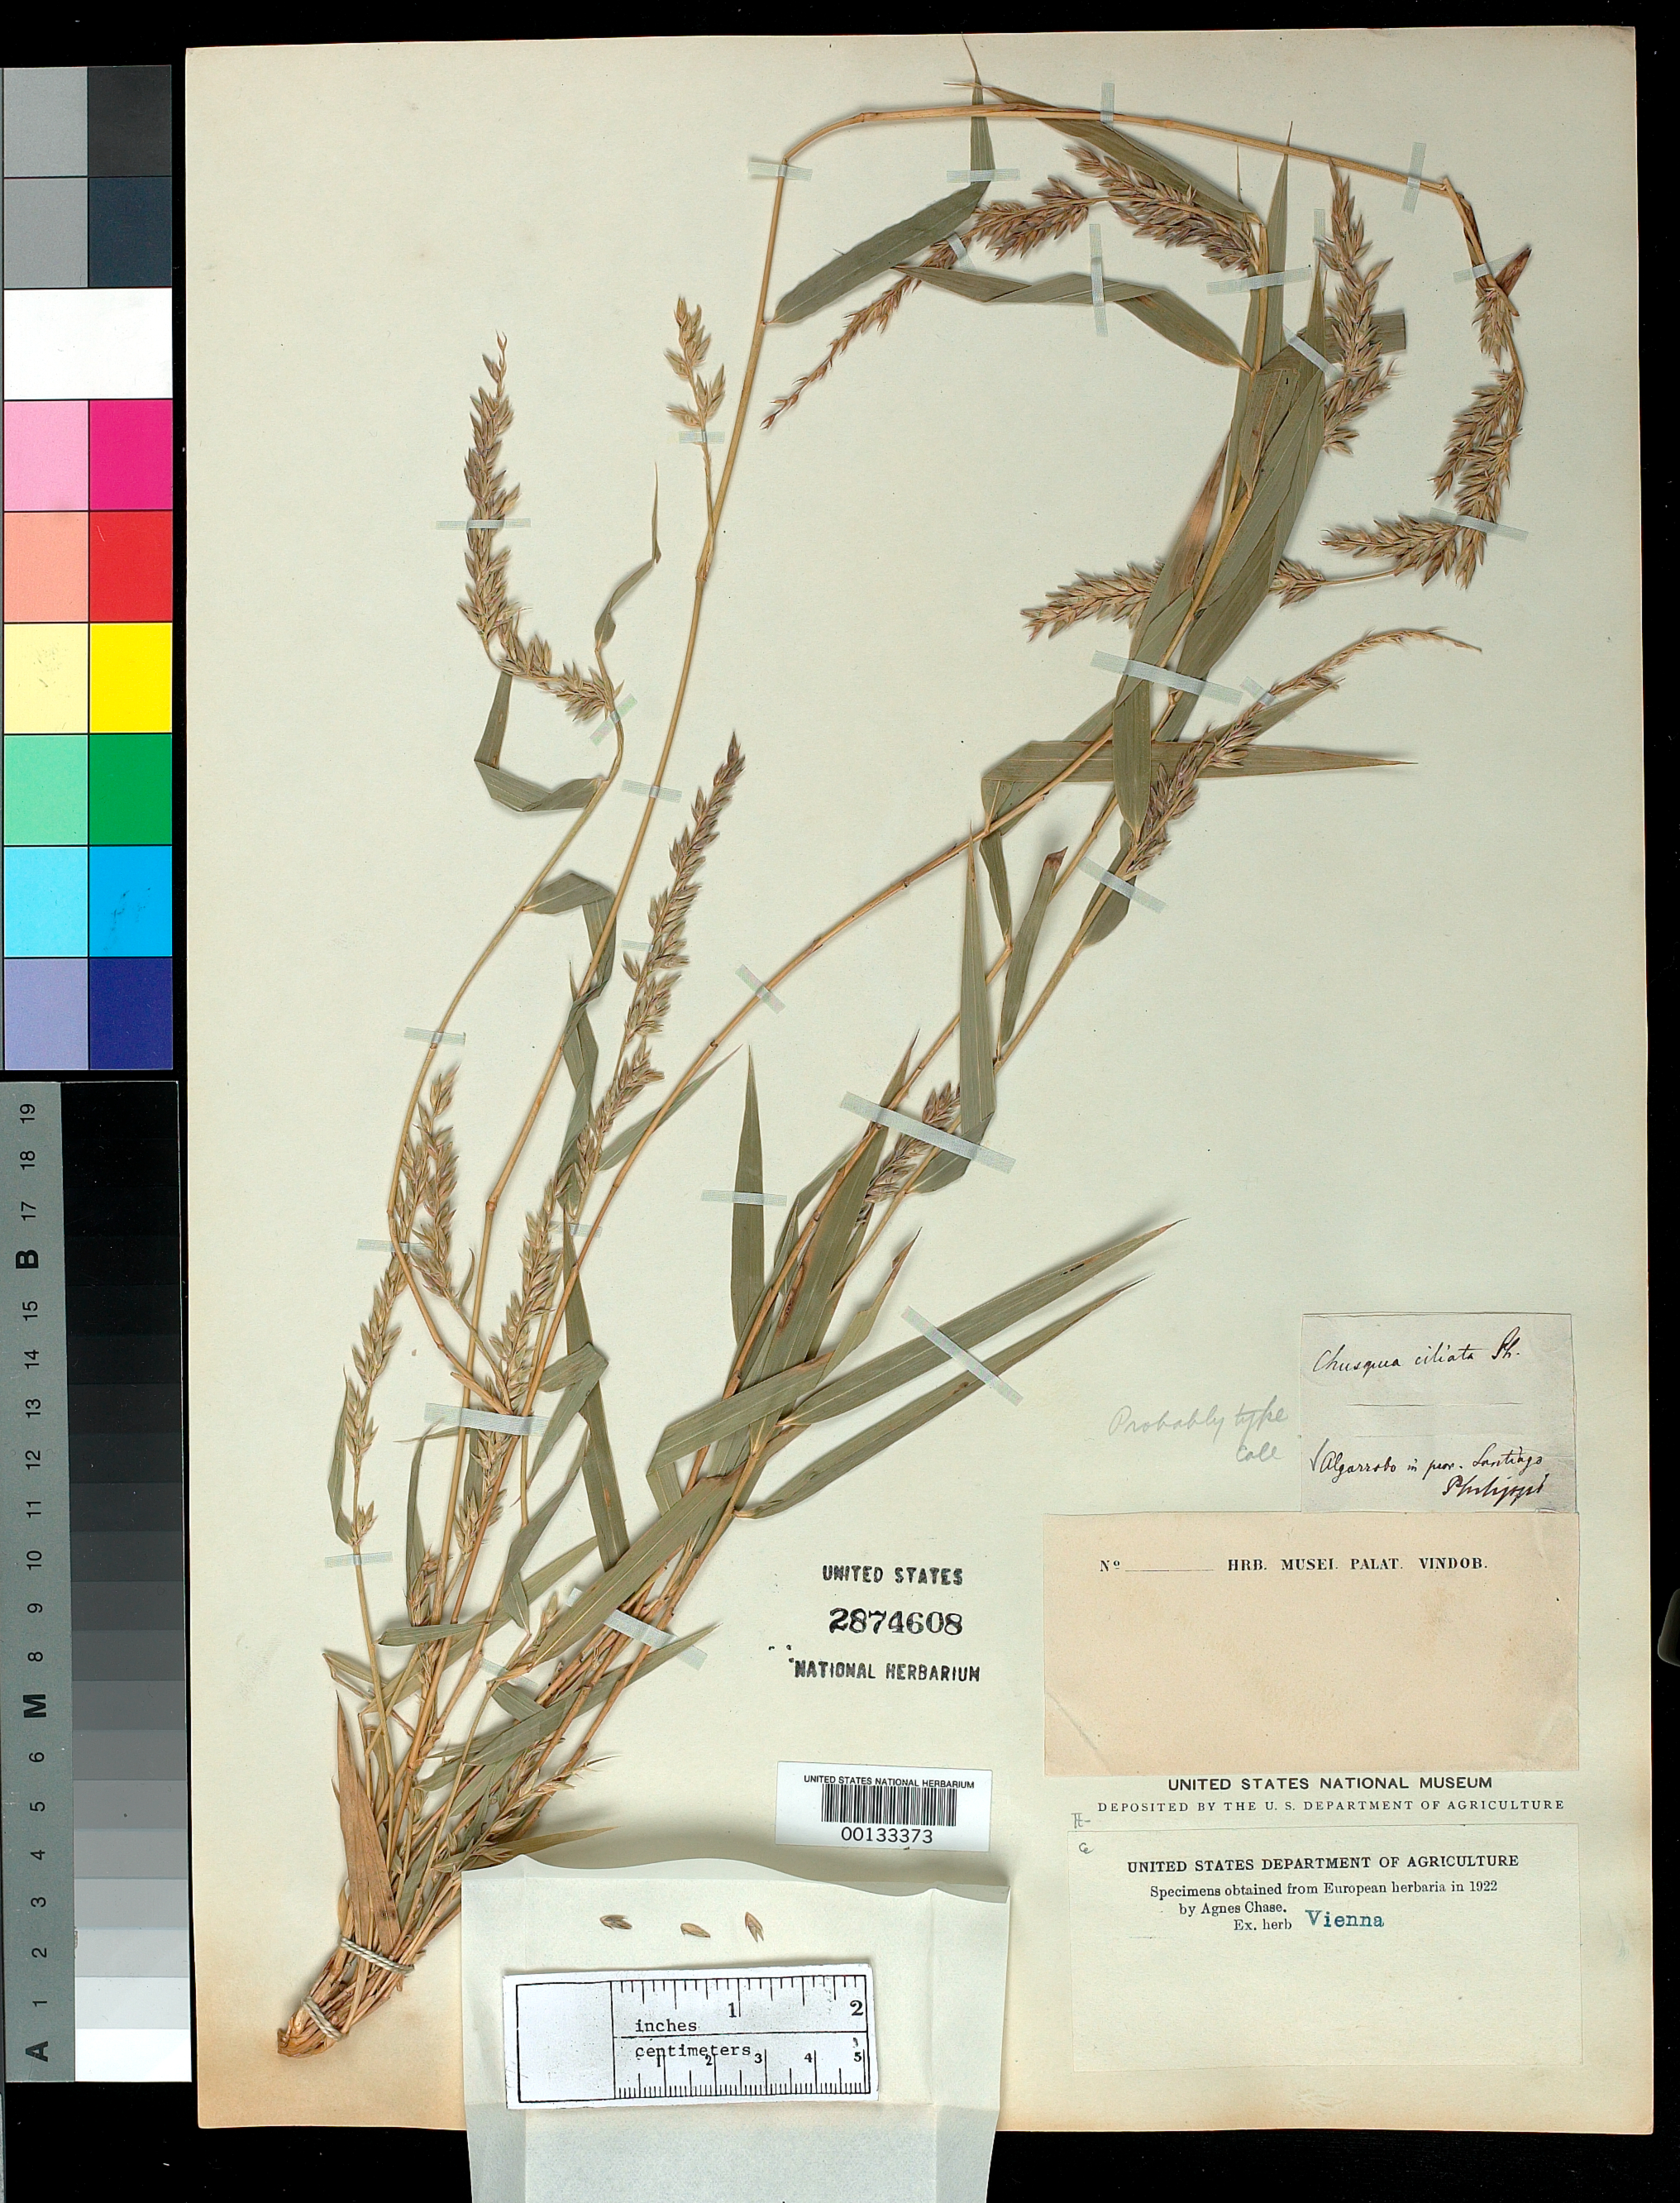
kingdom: Plantae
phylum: Tracheophyta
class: Liliopsida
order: Poales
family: Poaceae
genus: Chusquea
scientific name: Chusquea ciliata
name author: Phil.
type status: Type Fragment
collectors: R. A. Philippi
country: Chile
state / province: Región Metropolitana (RM)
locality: Algarrobo.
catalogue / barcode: US 2874608